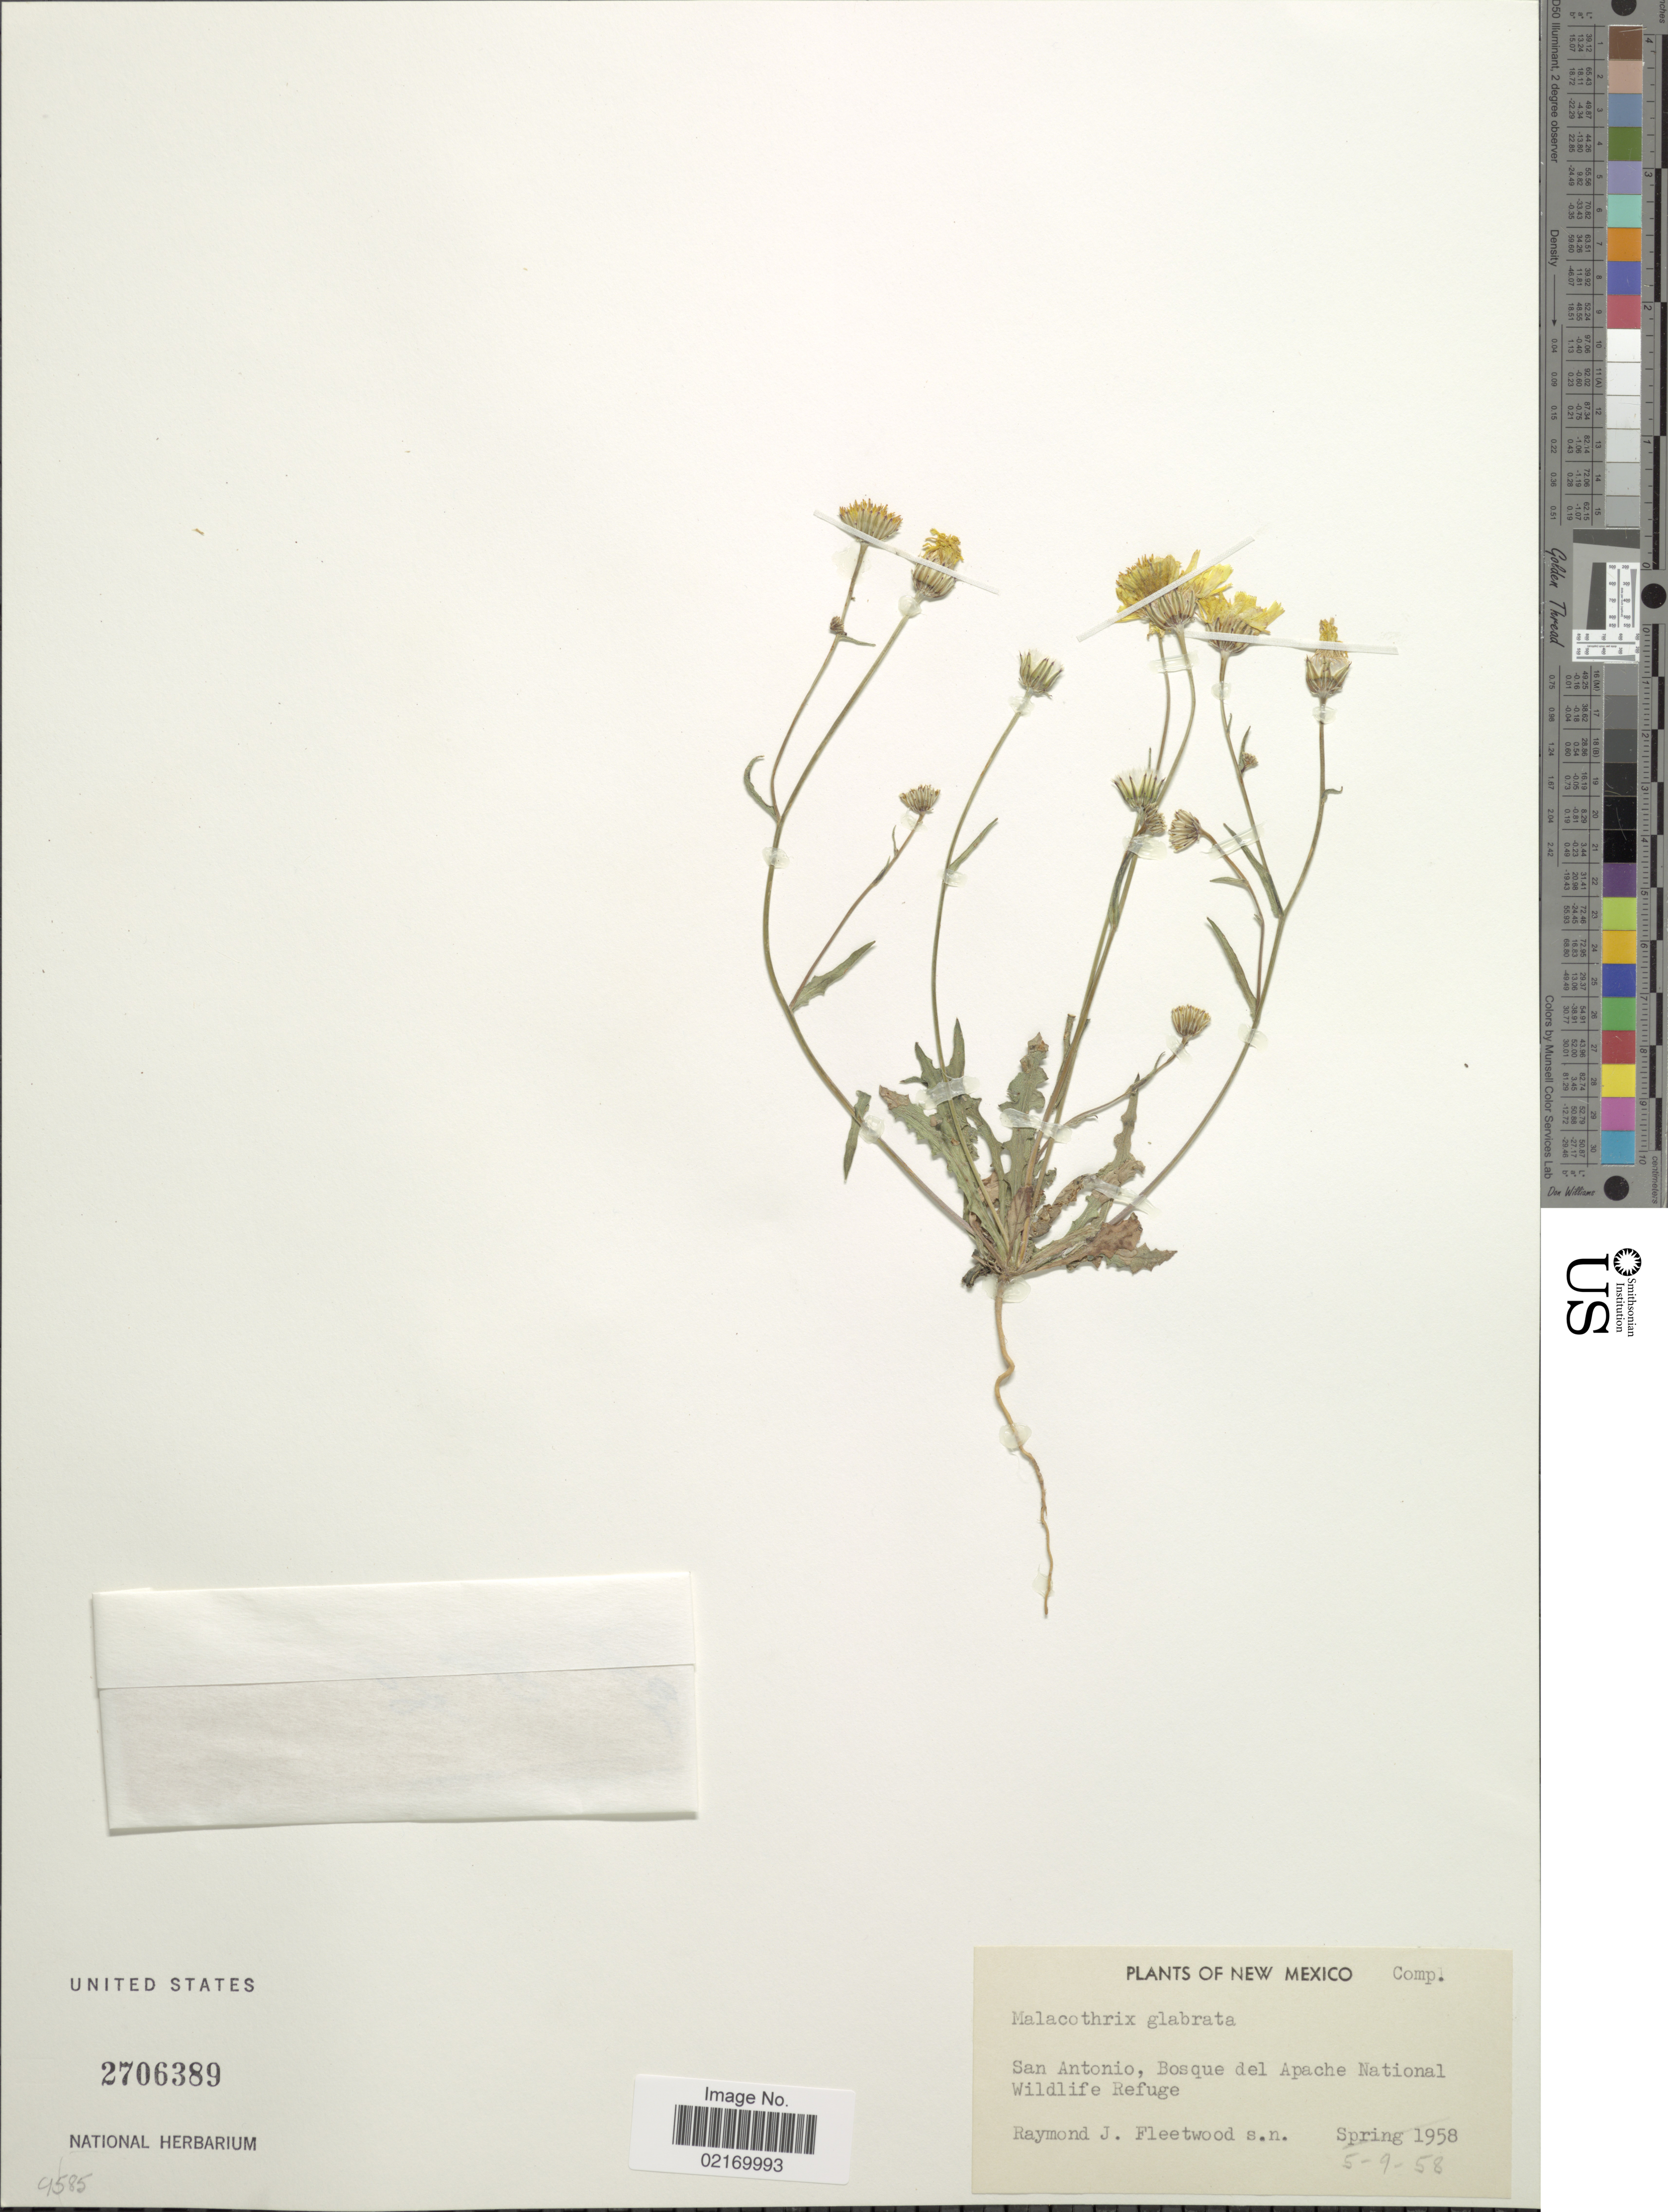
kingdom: Plantae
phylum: Tracheophyta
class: Magnoliopsida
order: Asterales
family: Asteraceae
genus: Malacothrix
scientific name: Malacothrix glabrata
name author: (A. Gray ex D.C. Eaton) A. Gray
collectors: R. J. Fleetwood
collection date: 1958-05-09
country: United States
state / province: New Mexico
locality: San Antonio, Bosque del Apache National Wildlife Refuge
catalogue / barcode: US 2706389